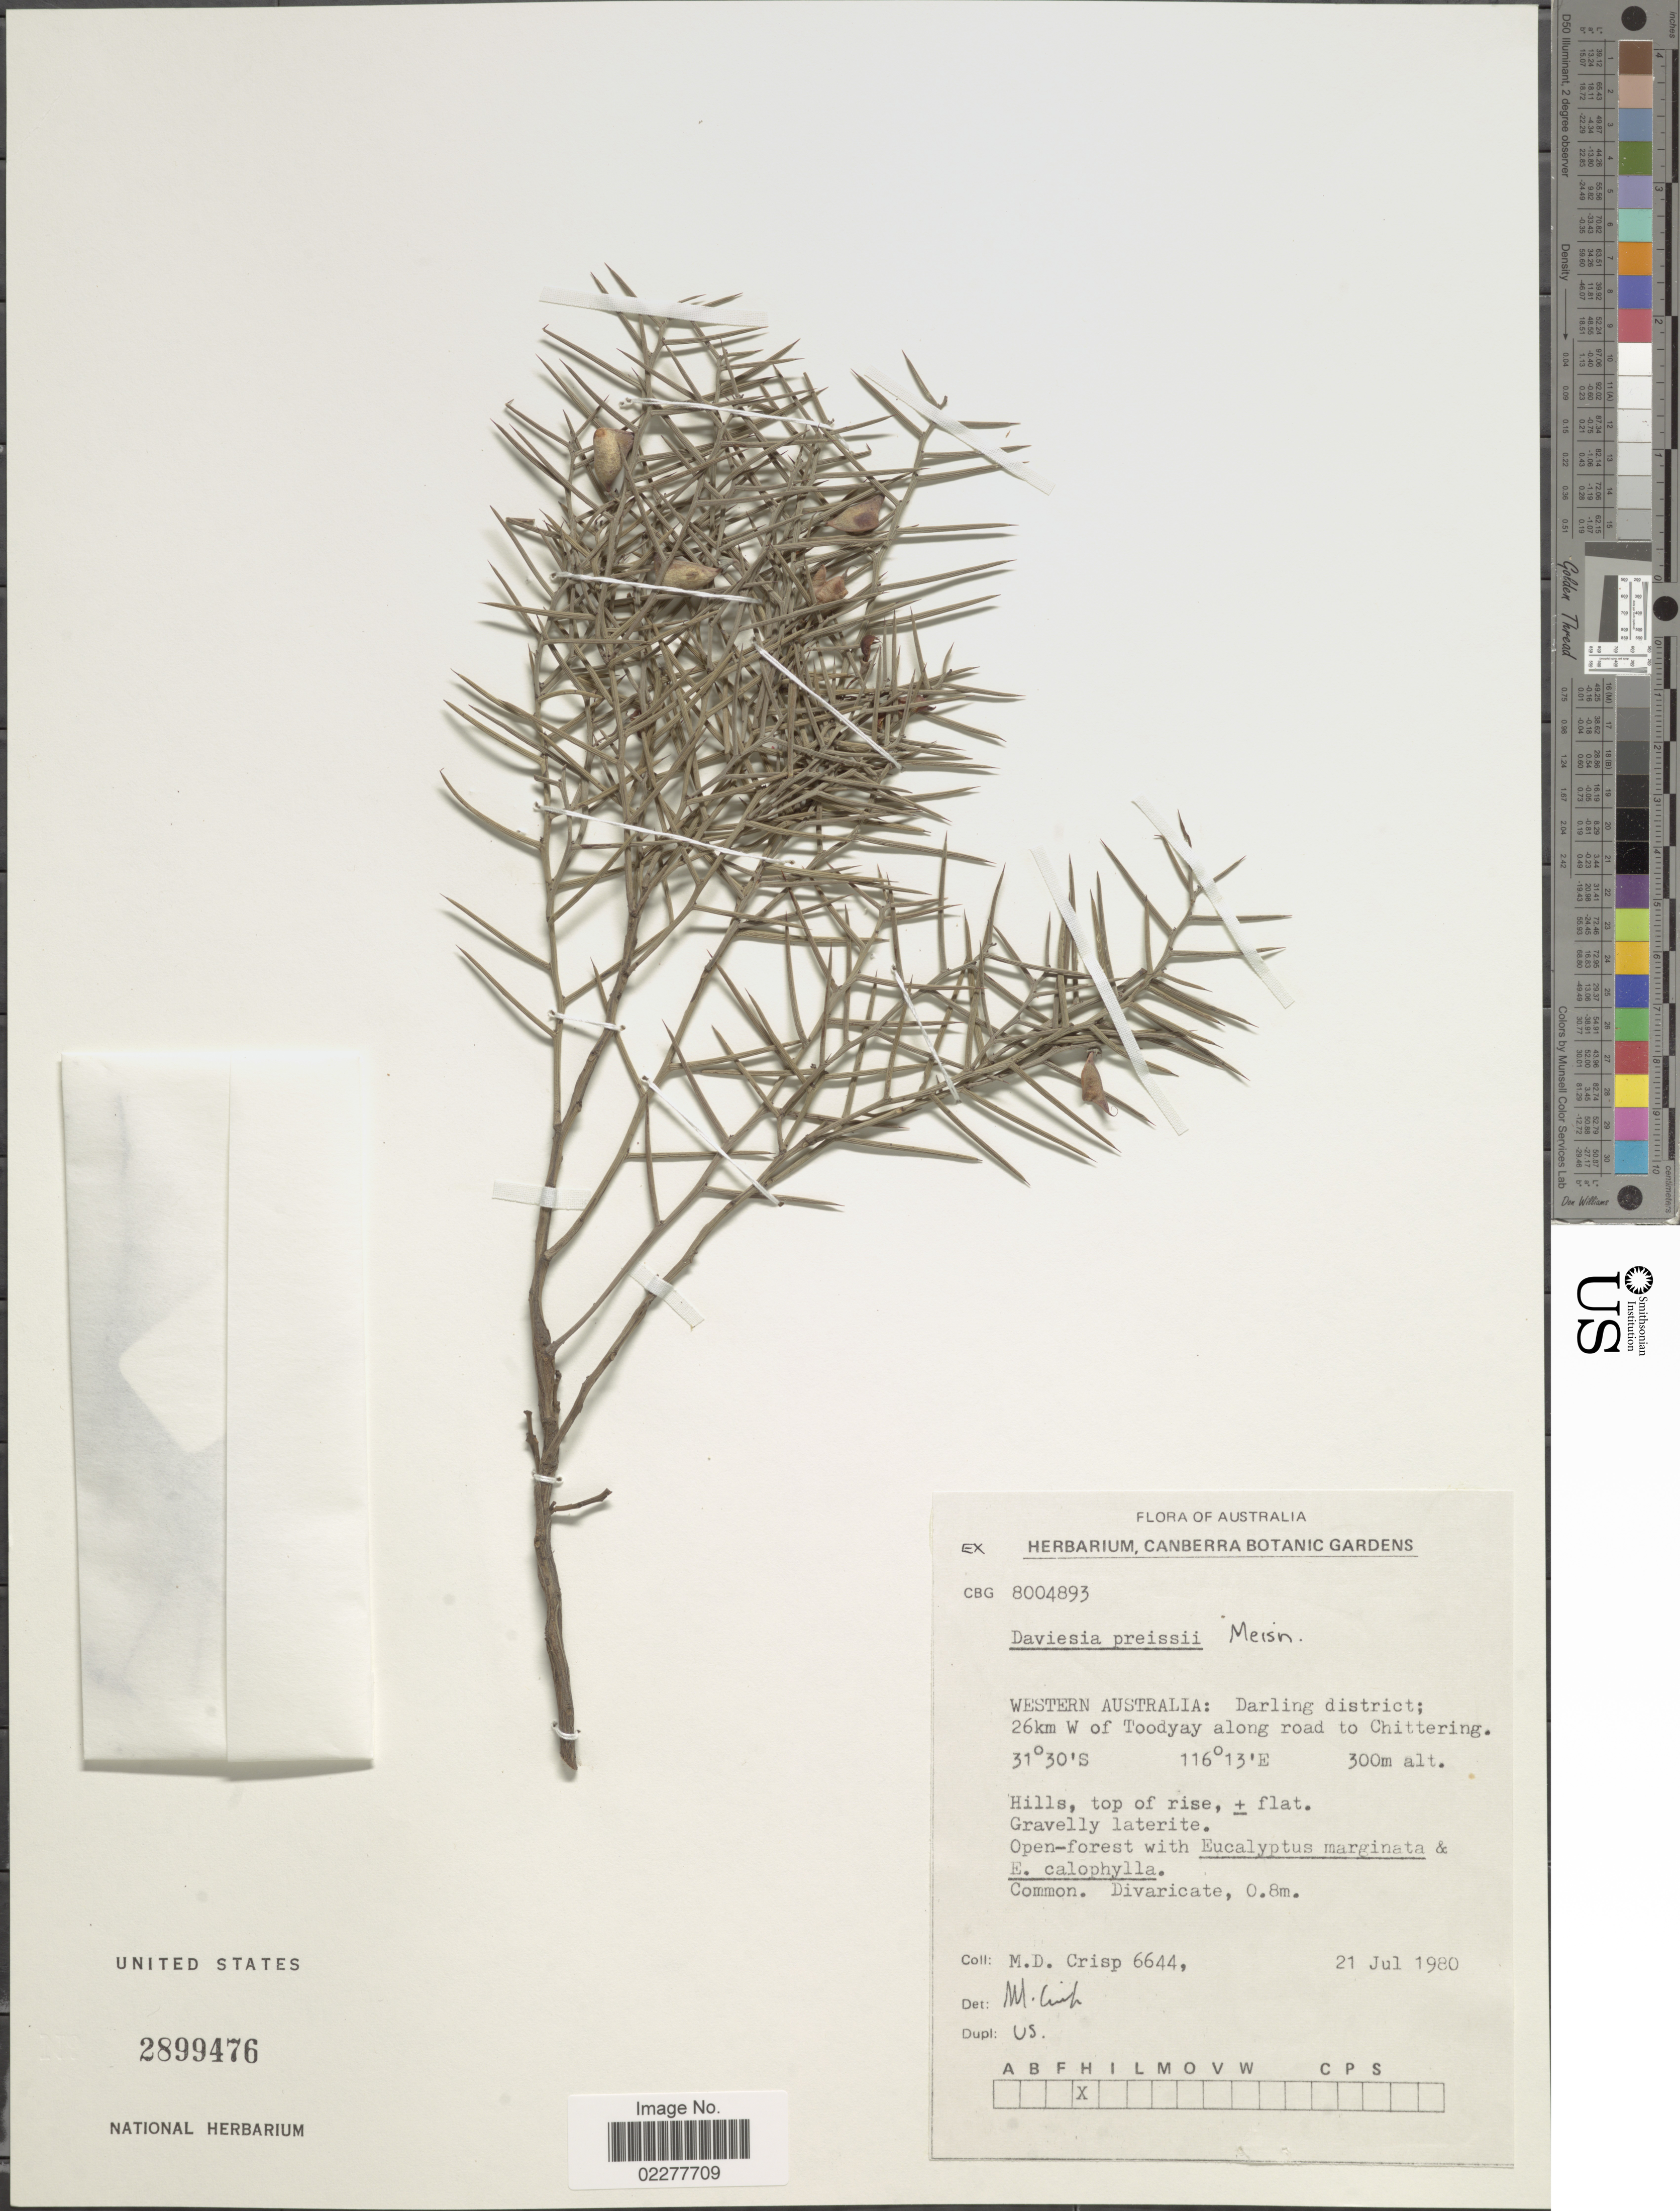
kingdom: Plantae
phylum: Tracheophyta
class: Magnoliopsida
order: Fabales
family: Fabaceae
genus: Daviesia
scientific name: Daviesia preissii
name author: Meisn.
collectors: M. Crisp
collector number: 6644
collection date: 1980-07-21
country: Australia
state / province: Western Australia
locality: Darling District; 26km W of Toodyay along road to Chittering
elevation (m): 300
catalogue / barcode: US 2899476